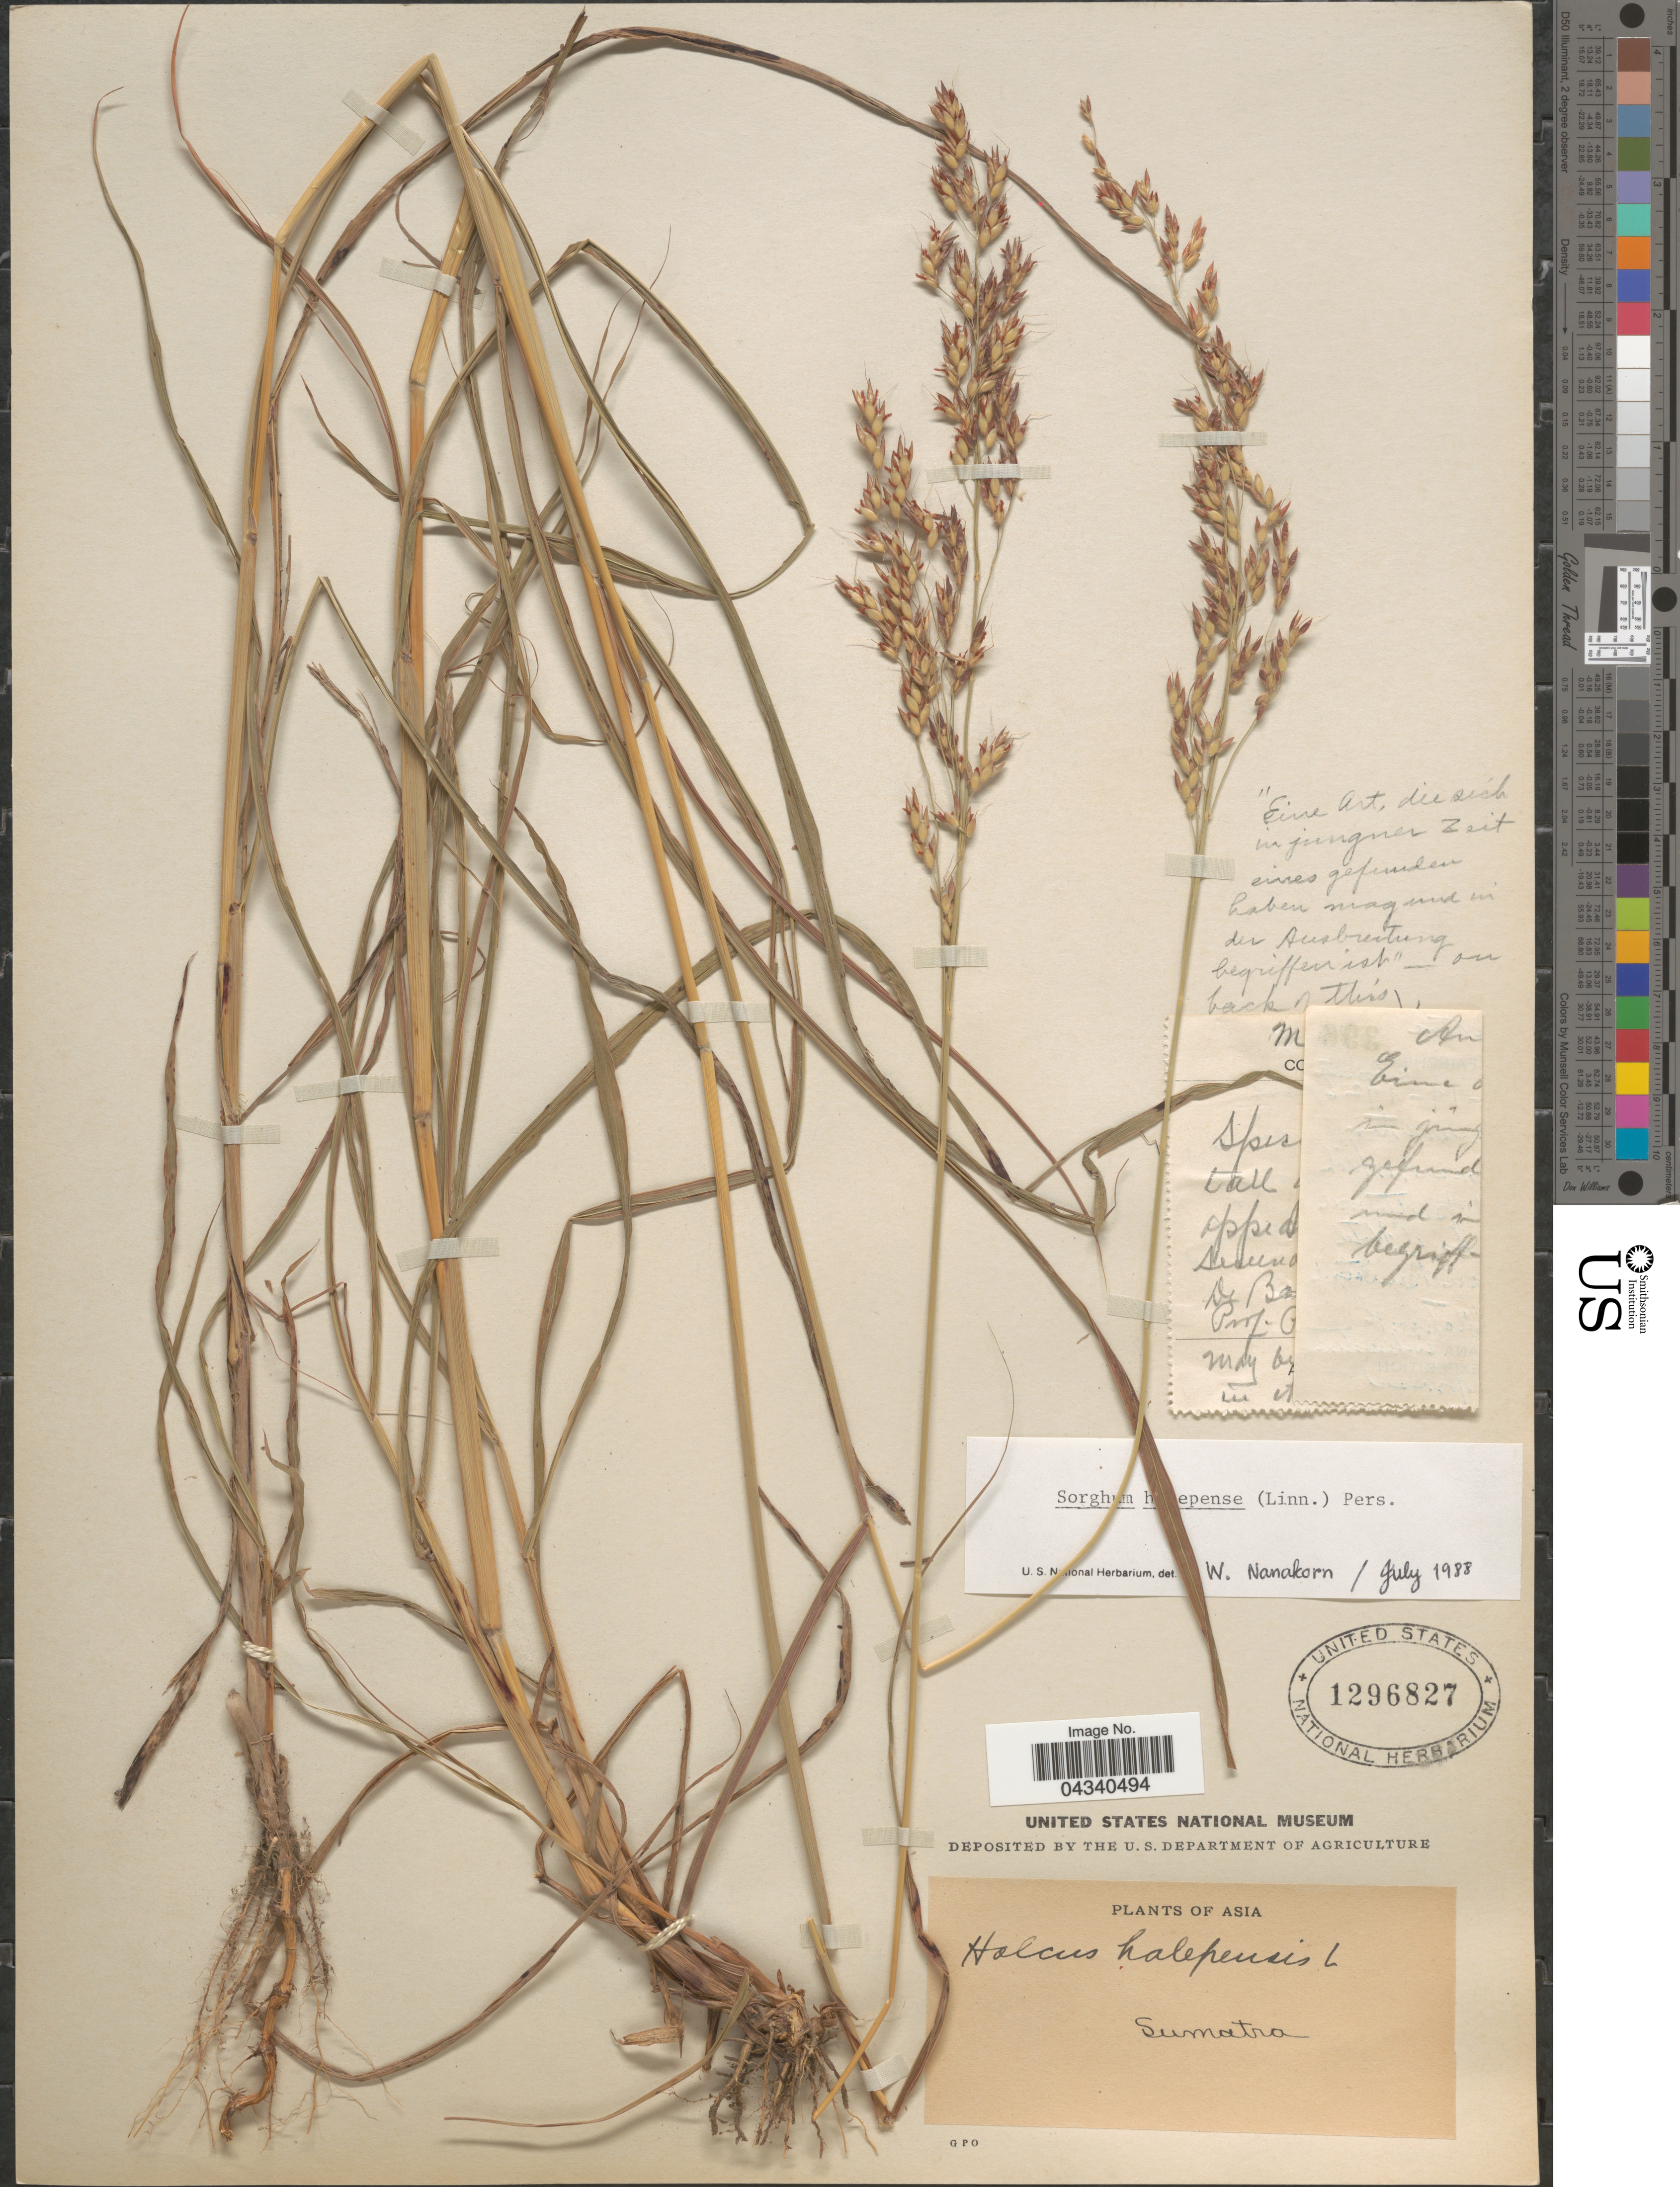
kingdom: Plantae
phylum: Tracheophyta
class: Liliopsida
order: Poales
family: Poaceae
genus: Sorghum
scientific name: Sorghum halepense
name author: (L.) Pers.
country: Indonesia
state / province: Sumatra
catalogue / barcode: US 1296827